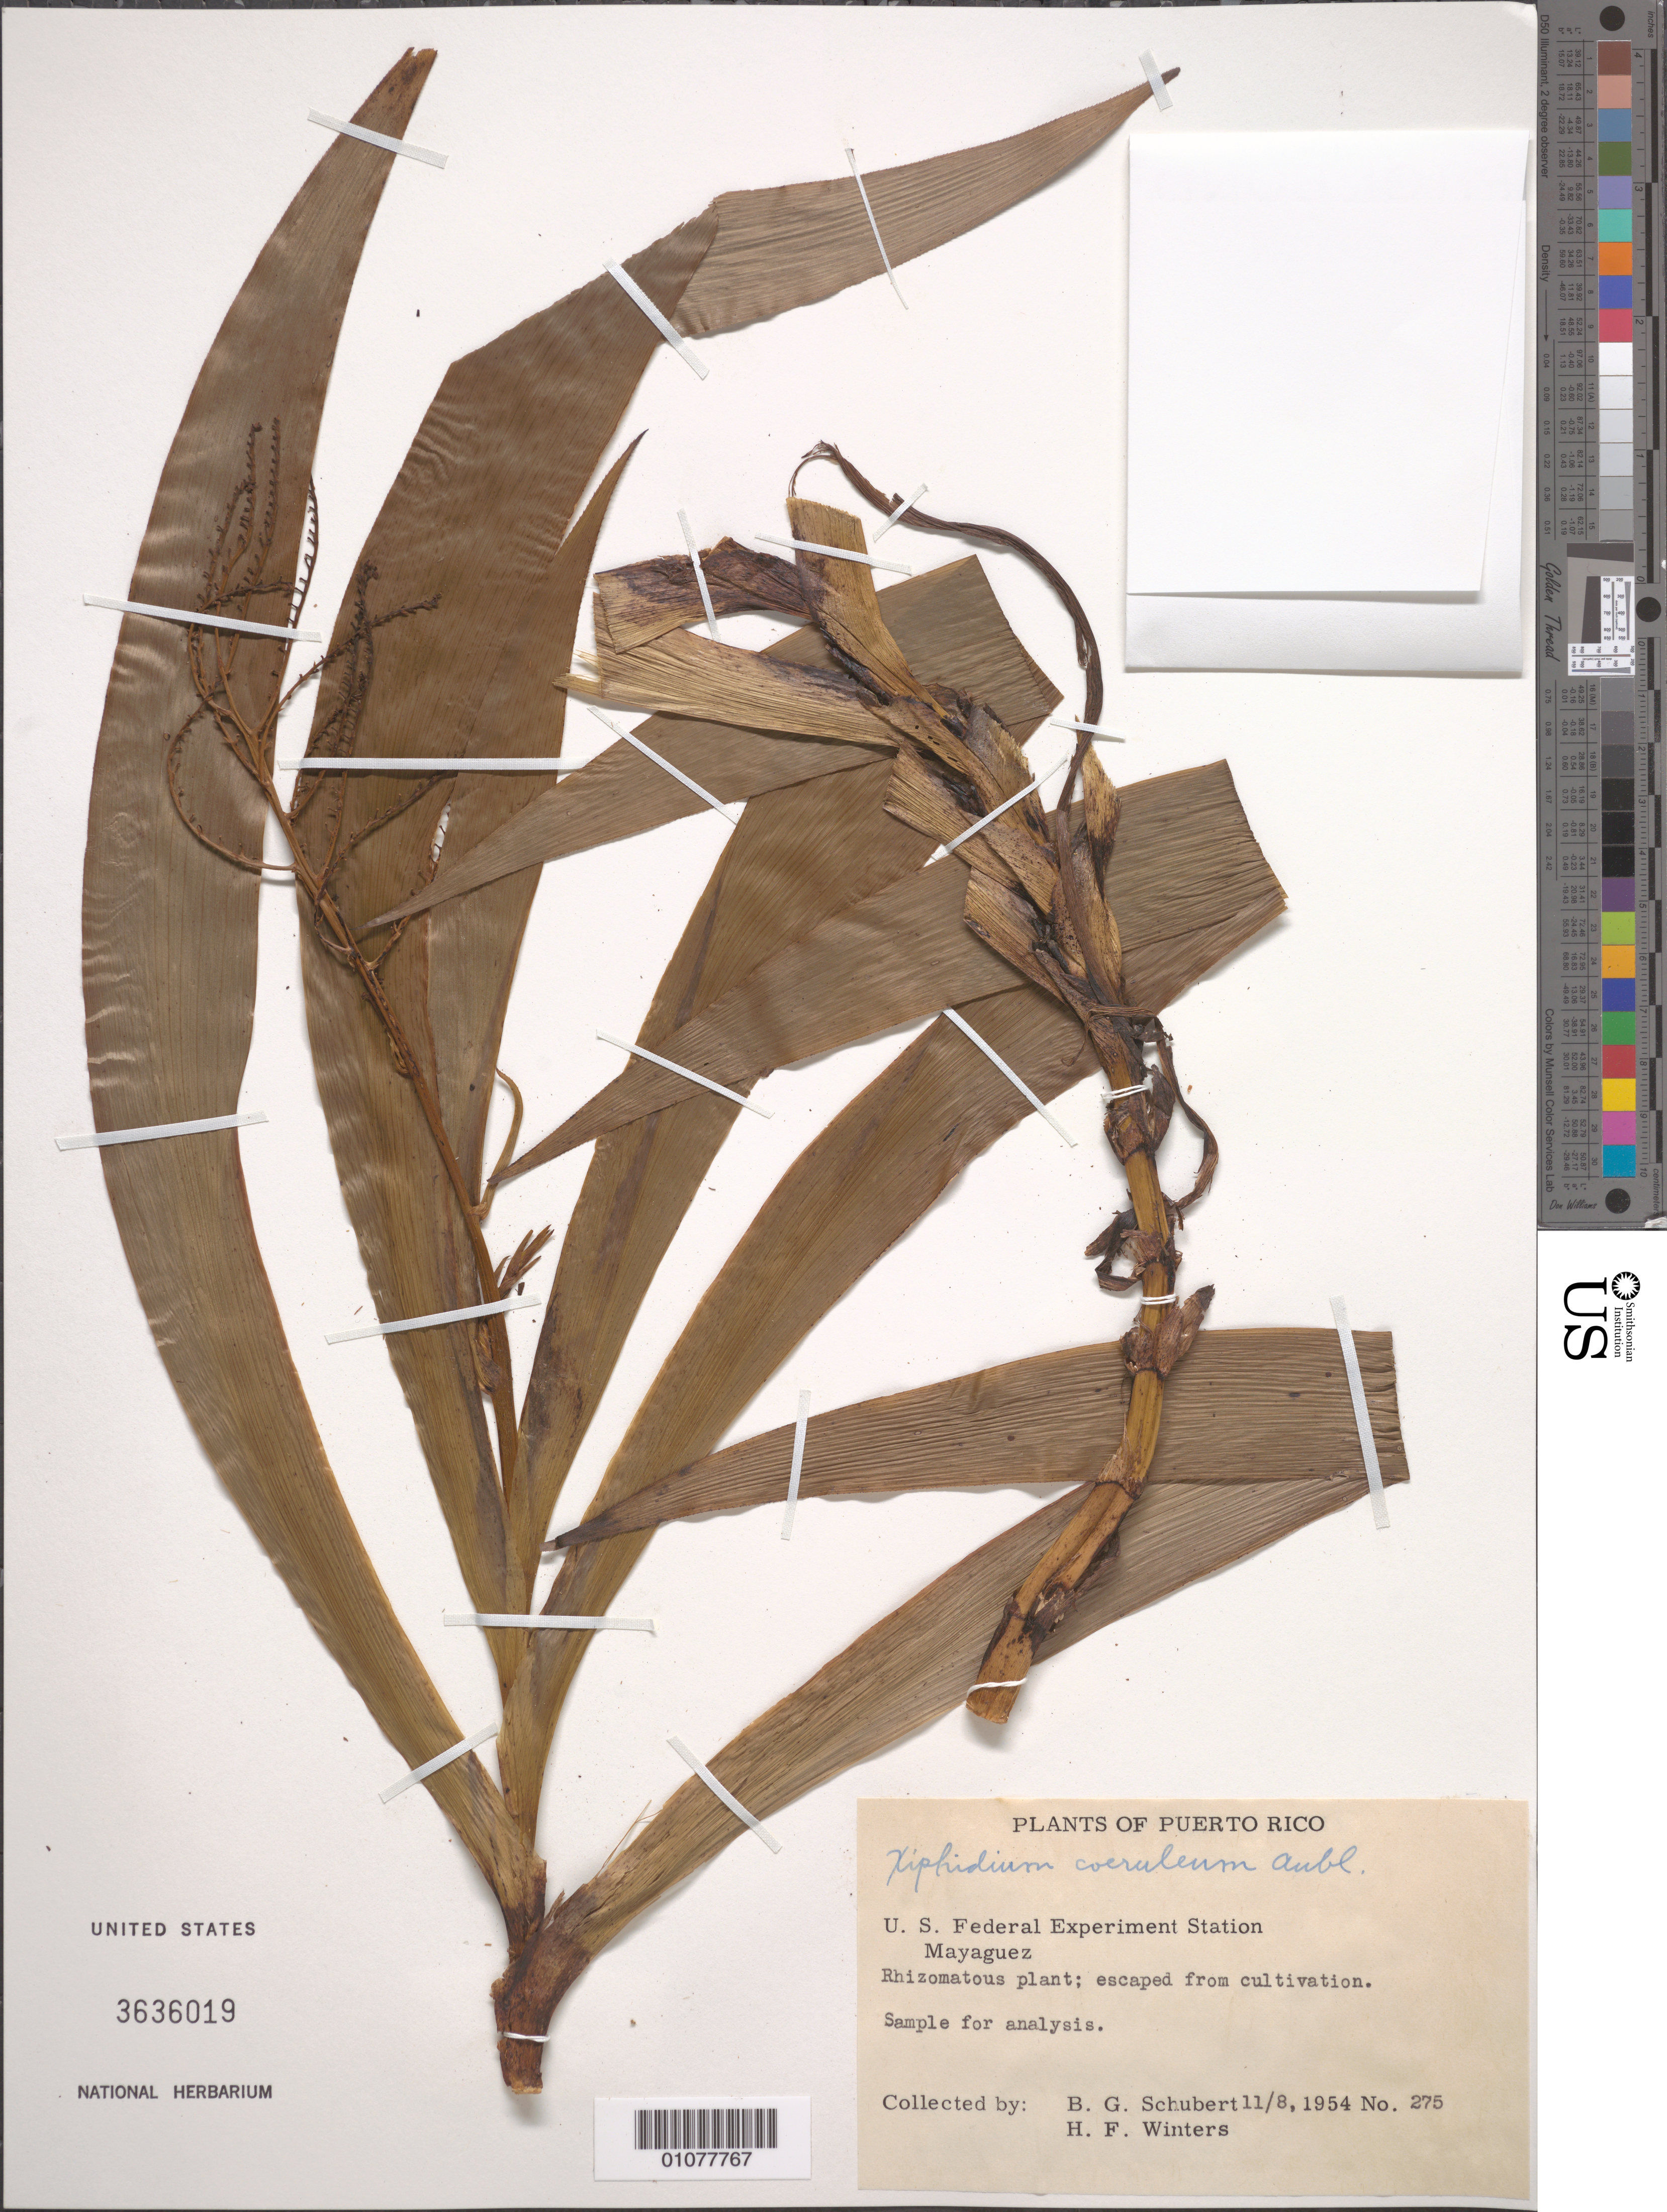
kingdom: Plantae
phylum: Tracheophyta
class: Liliopsida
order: Commelinales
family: Haemodoraceae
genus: Xiphidium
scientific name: Xiphidium caeruleum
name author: Aubl.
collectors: B. Schubert & H. Winters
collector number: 275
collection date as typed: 08 Nov 1954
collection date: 1954-11-08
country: Puerto Rico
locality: U.S. Federal Experiment Station, Mayaguez.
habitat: Escaped from cultivation.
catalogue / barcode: US 3636019